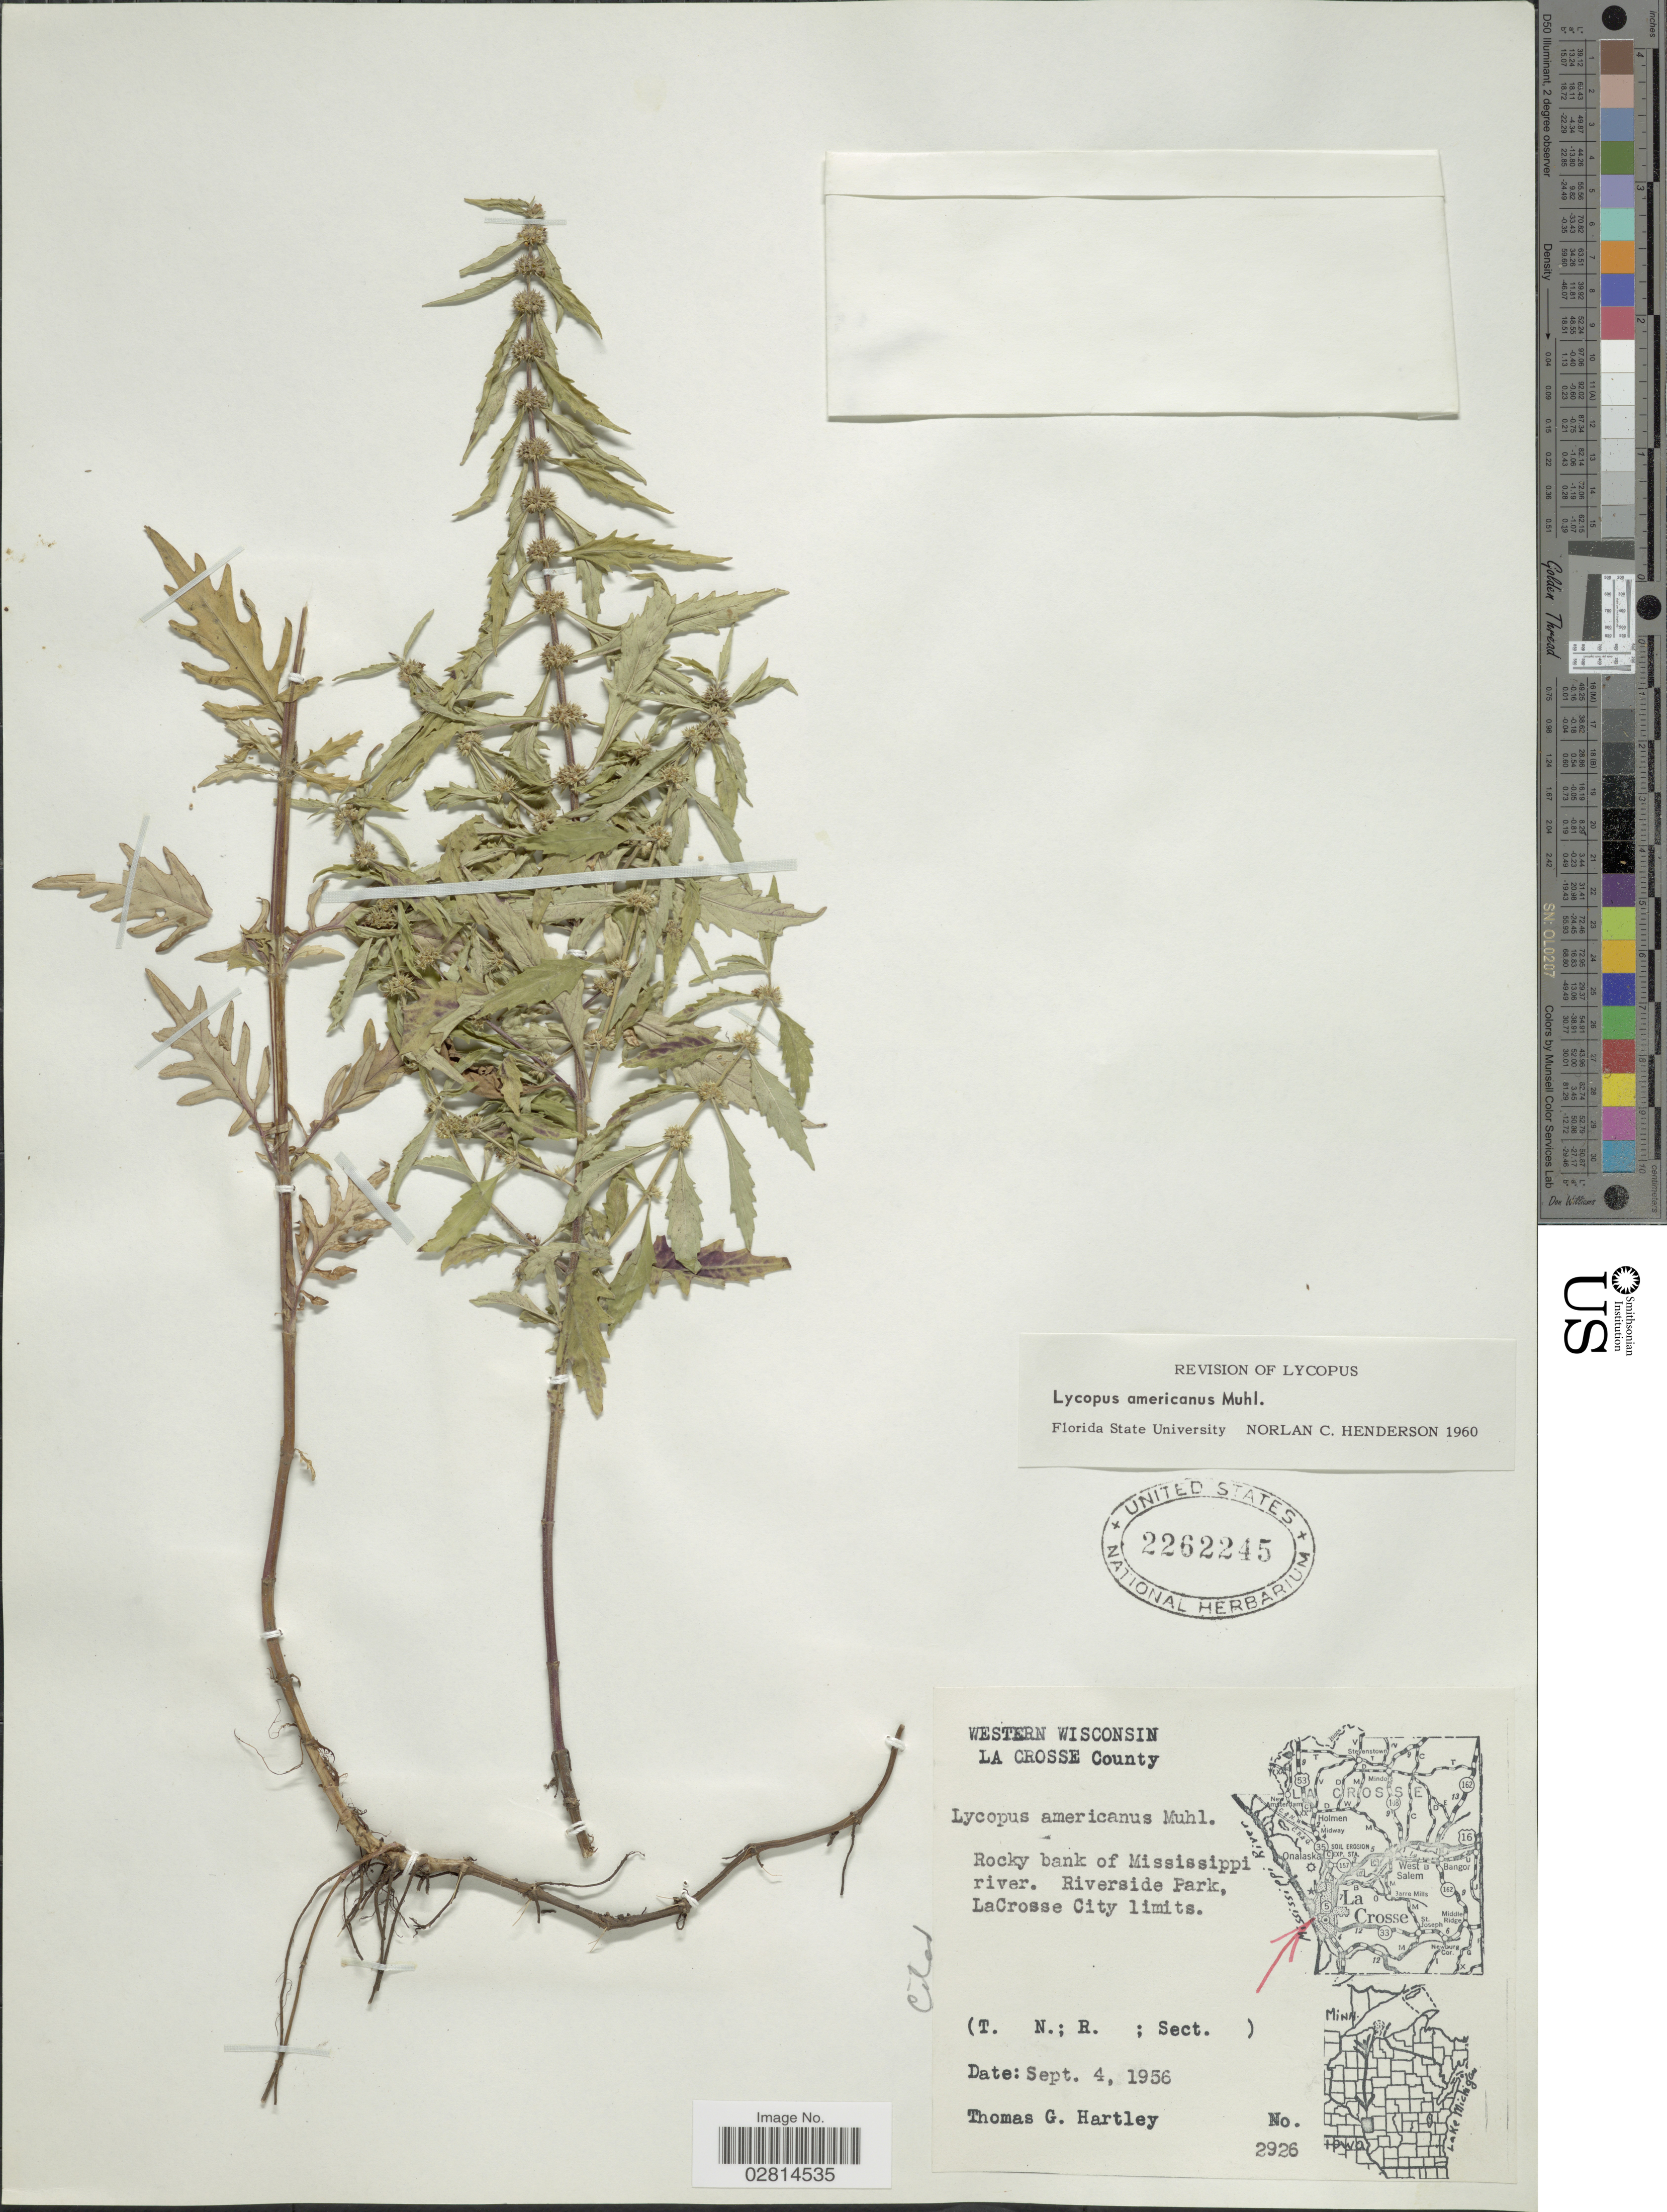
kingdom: Plantae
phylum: Tracheophyta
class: Magnoliopsida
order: Lamiales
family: Lamiaceae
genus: Lycopus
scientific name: Lycopus americanus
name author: Muhl. ex W.P.C. Barton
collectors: T. G. Hartley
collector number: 2926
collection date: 1956-09-04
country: United States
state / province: Wisconsin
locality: Western Wisconsin. La Crosse County. Rocky bank of Mississippi river. Riverside Park, LaCrosse City limits.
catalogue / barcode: US 2262245